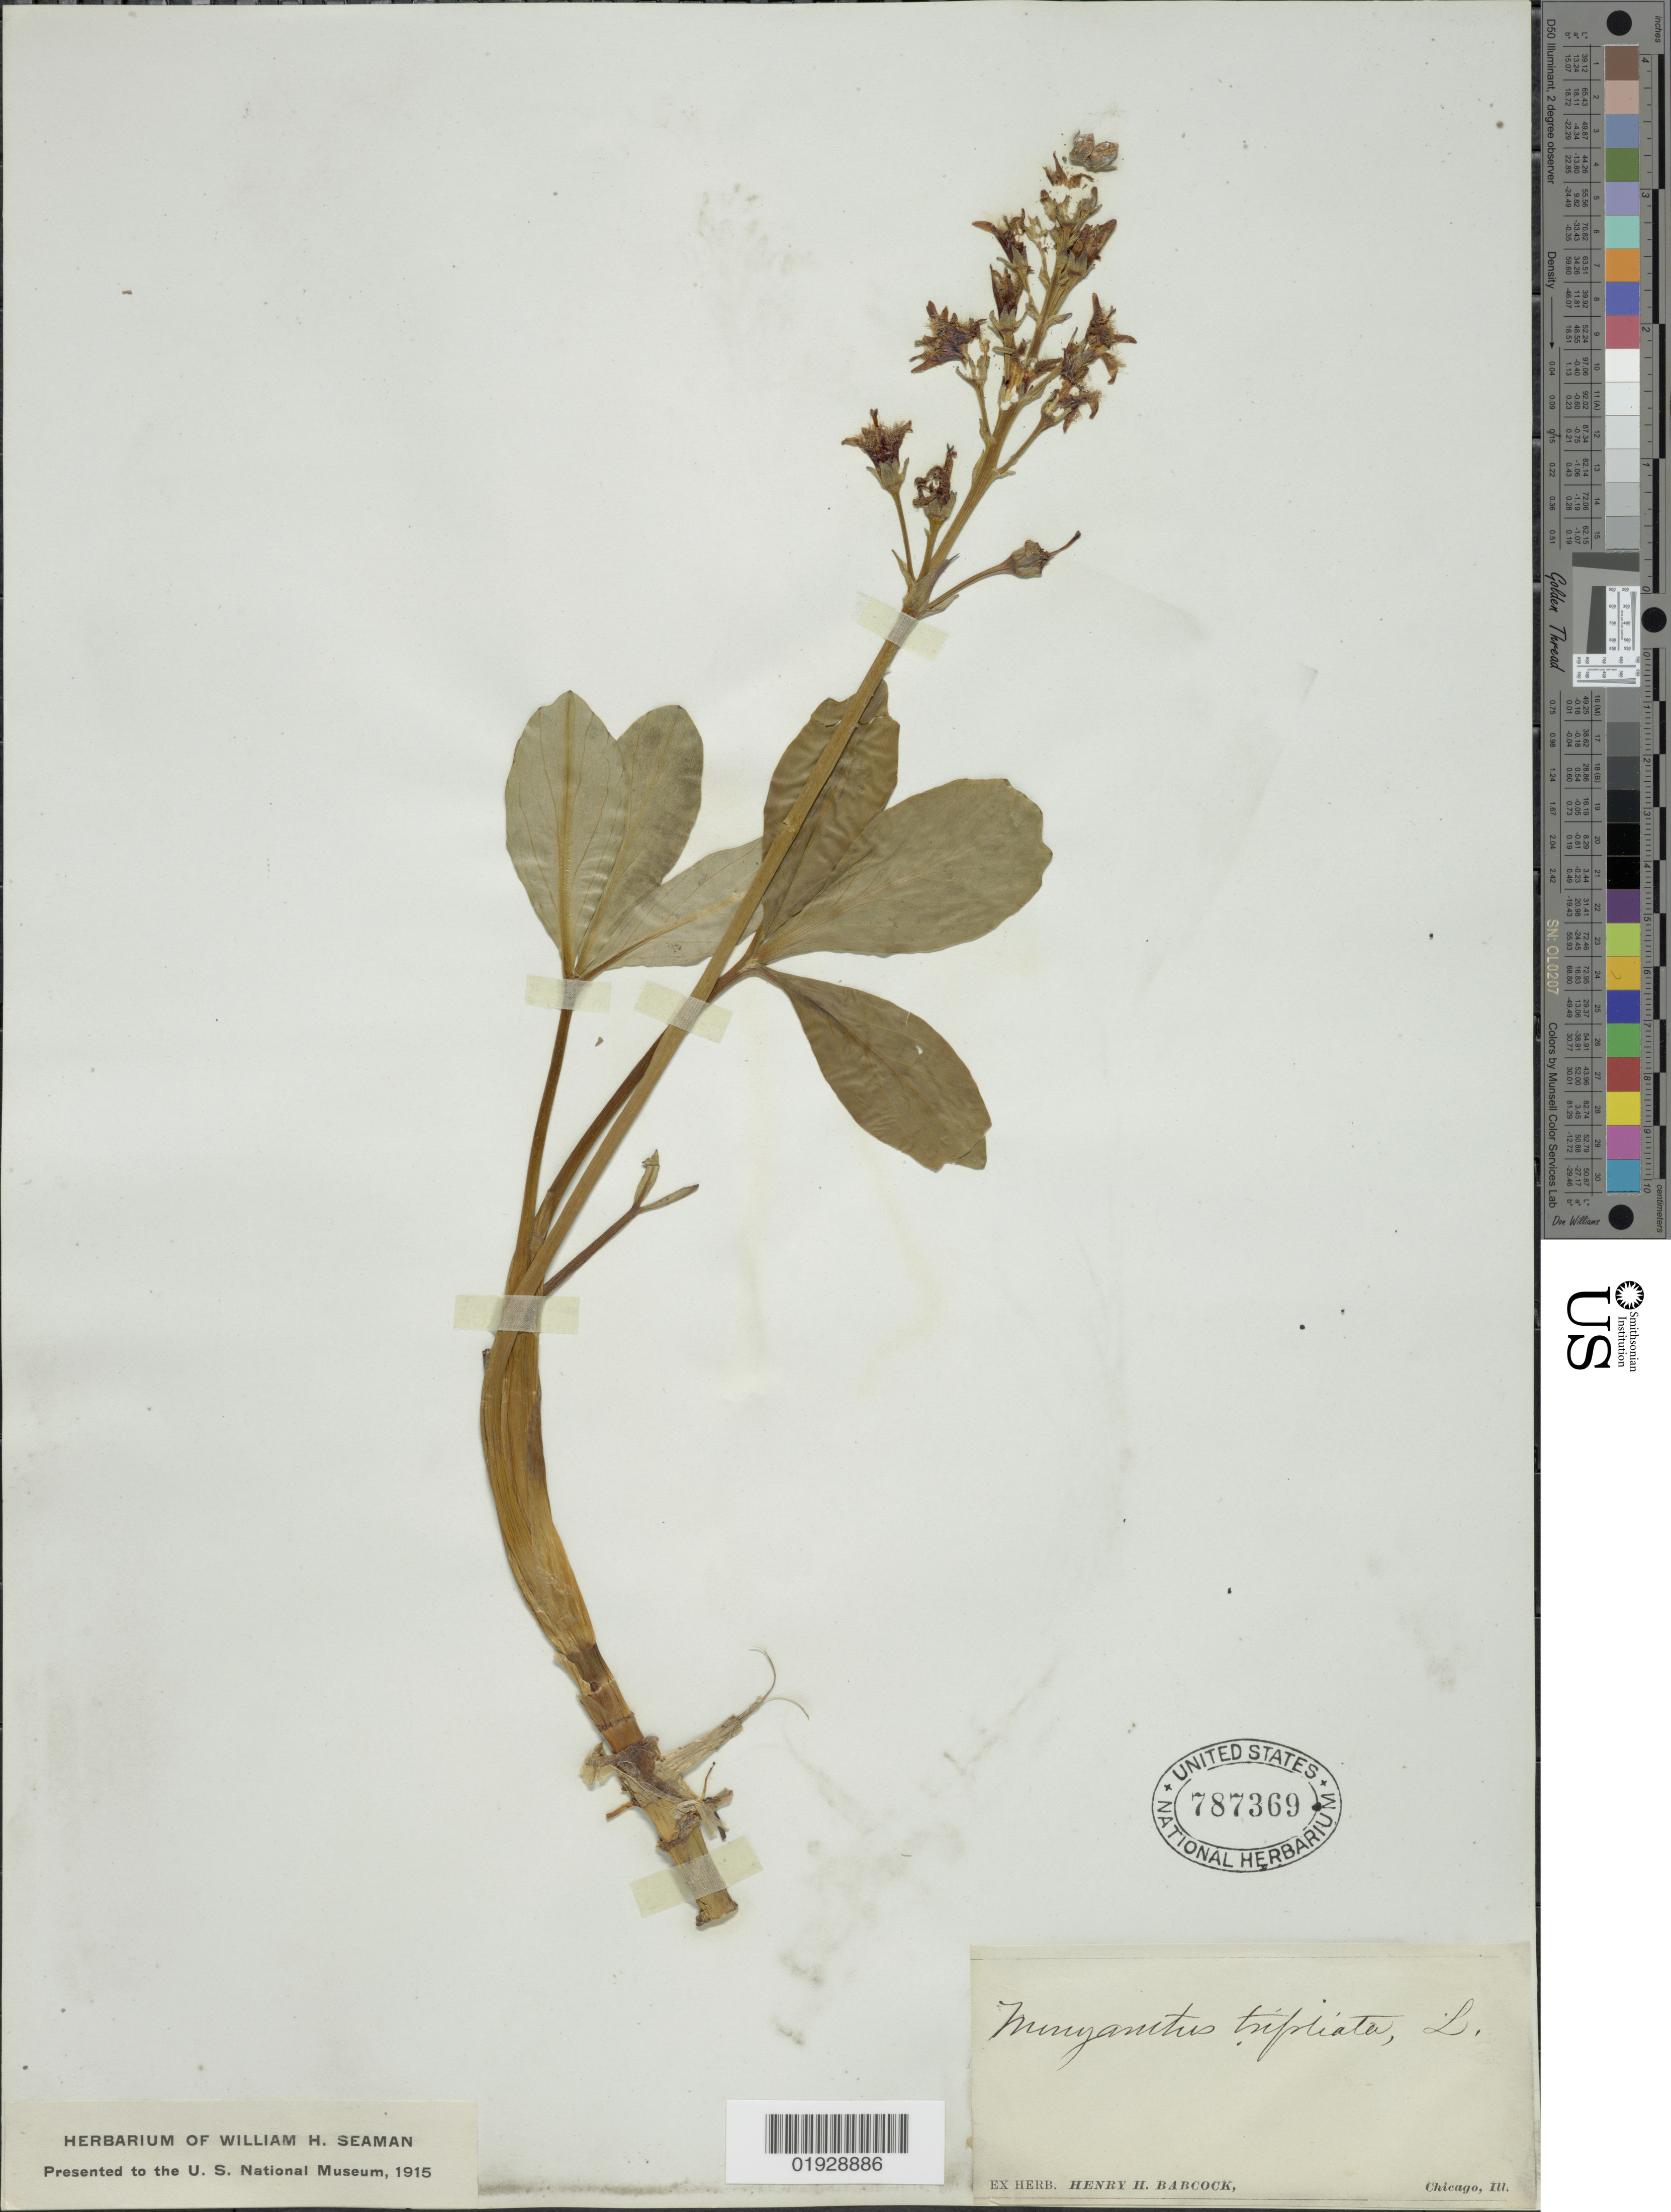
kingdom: Plantae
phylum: Tracheophyta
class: Magnoliopsida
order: Asterales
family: Menyanthaceae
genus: Menyanthes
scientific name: Menyanthes trifoliata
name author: L.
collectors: ex herb. Henry Homes Babcock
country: United States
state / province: Illinois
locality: Chicago.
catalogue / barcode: US 787369